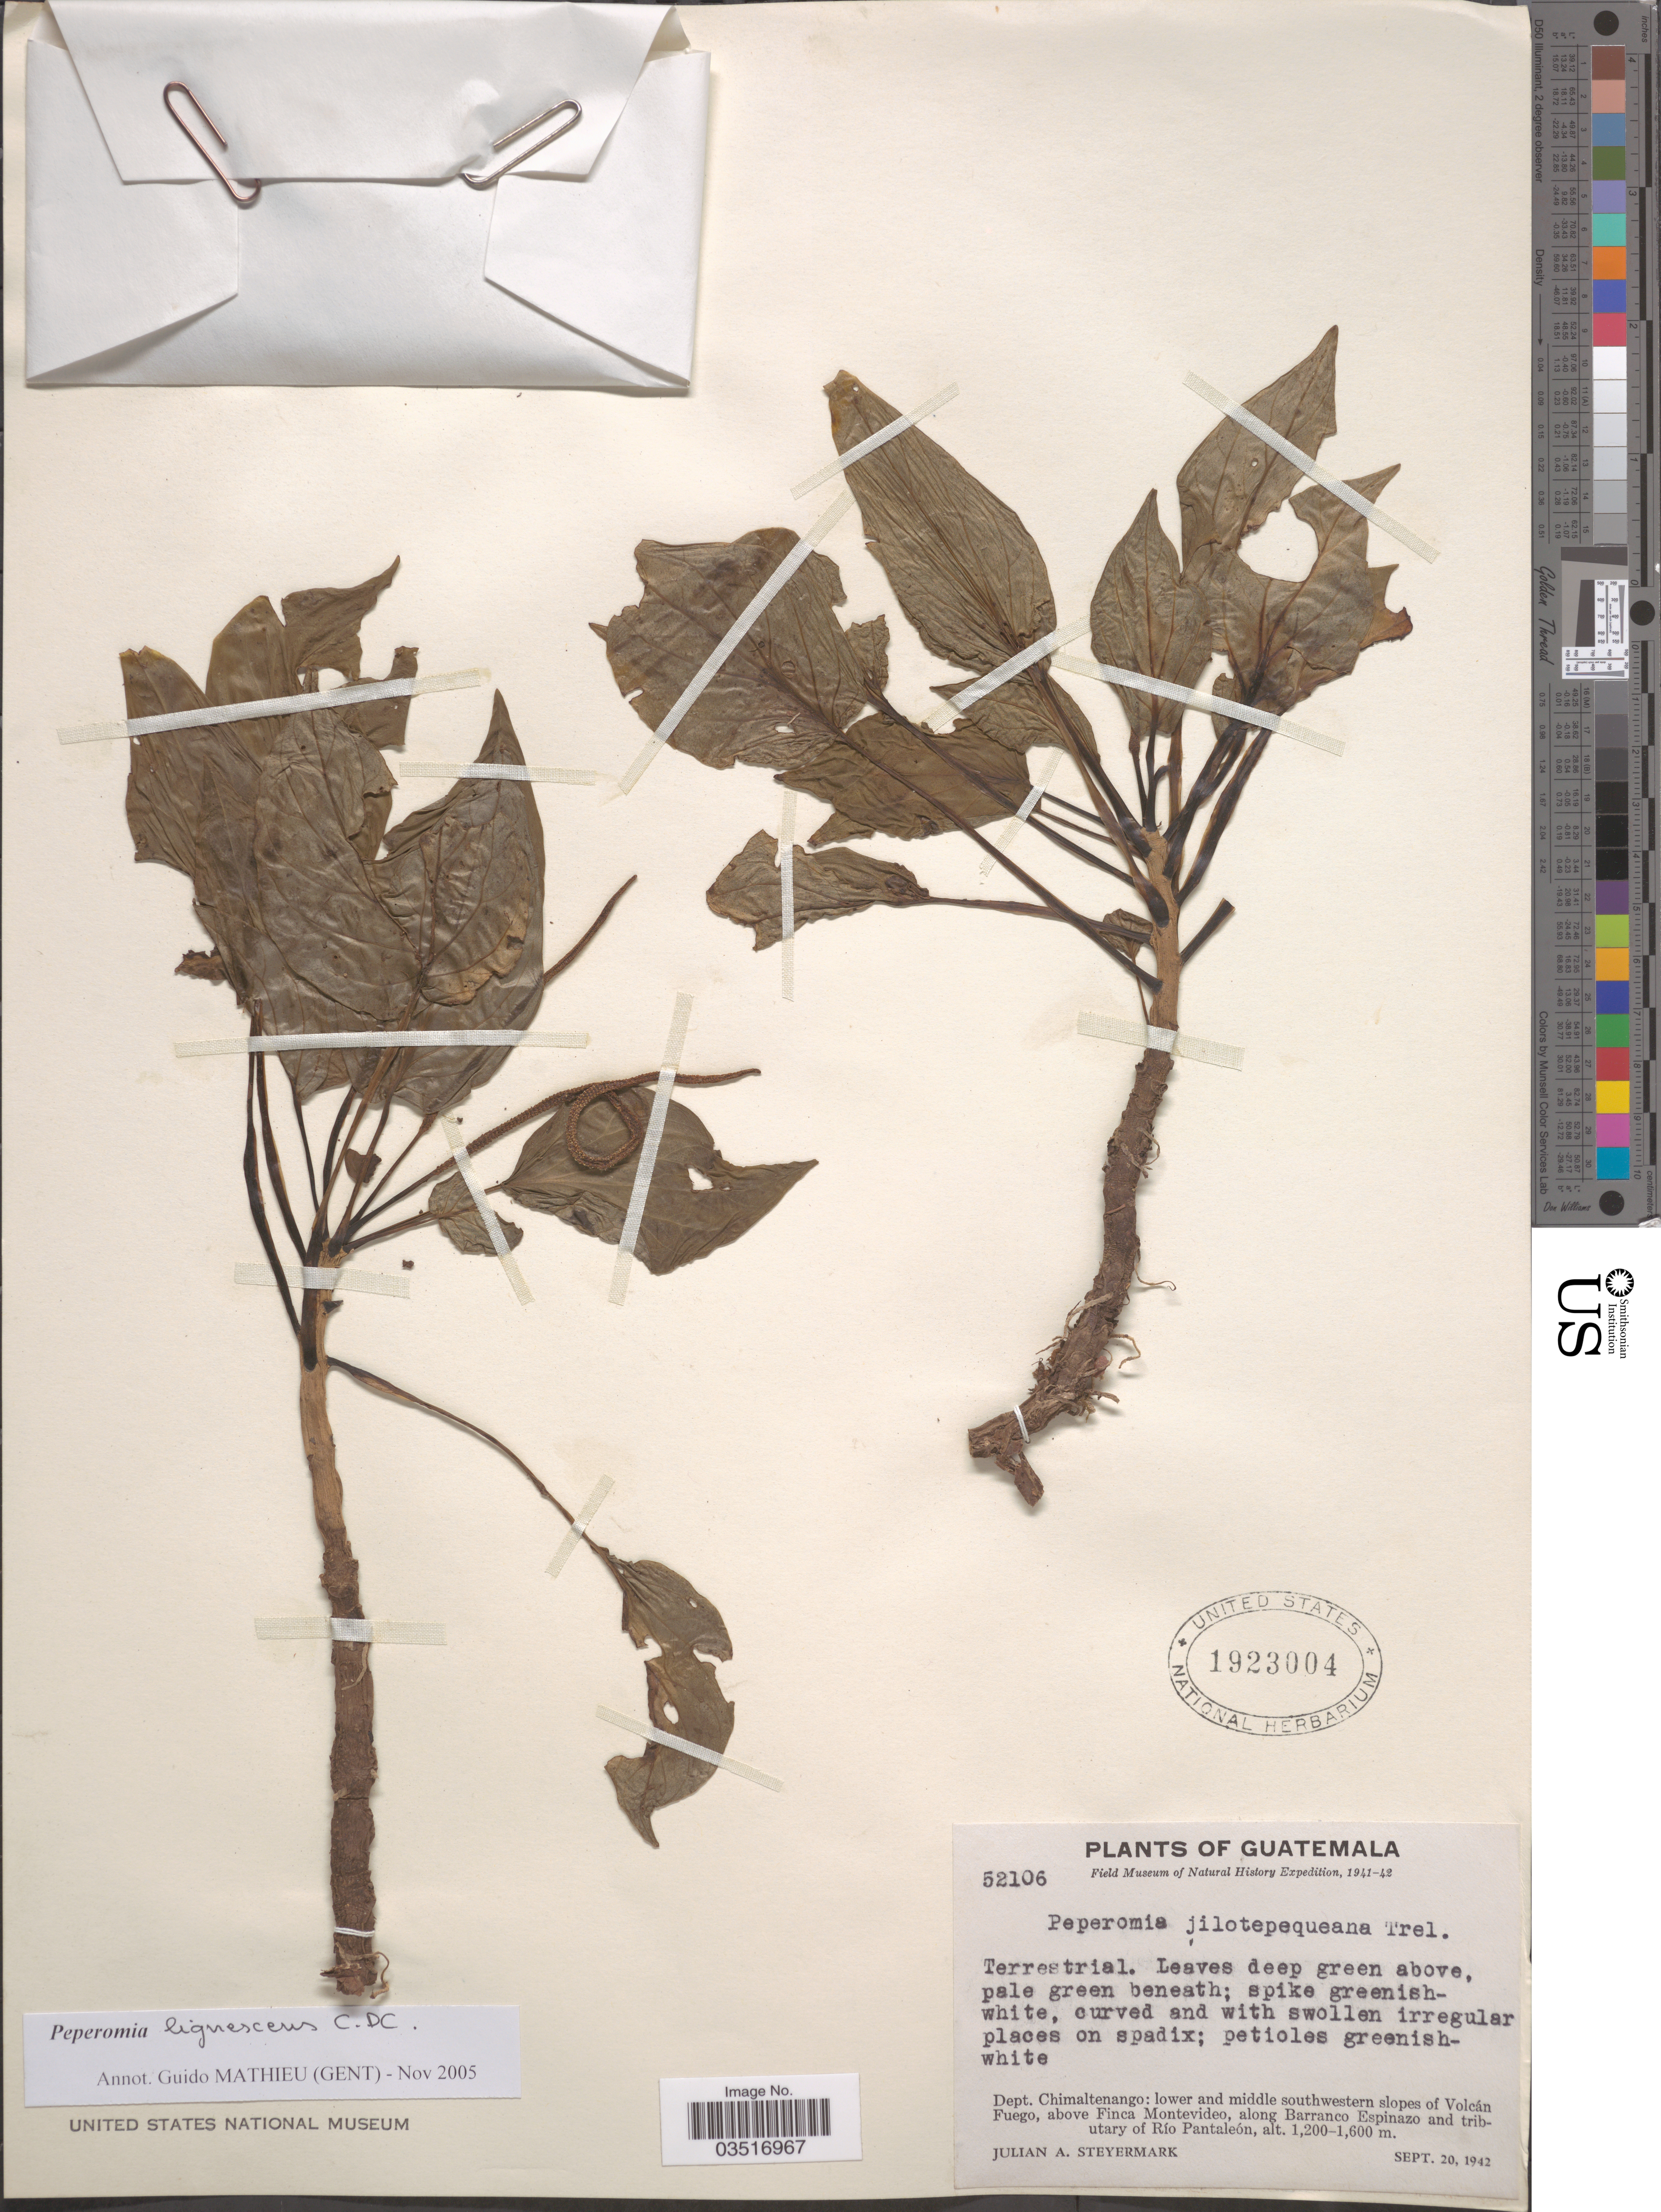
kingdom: Plantae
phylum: Tracheophyta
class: Magnoliopsida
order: Piperales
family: Piperaceae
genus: Peperomia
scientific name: Peperomia lignescens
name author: C. DC.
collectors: J. Steyermark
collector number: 52106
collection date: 1942-09-20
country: Guatemala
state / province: Chimaltenango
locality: Dept. Chimaltenango: lower and middle southwestern slopes of Volcán Fuego, above Finca Montevideo, along Barranco Espinazo and tributary of Río Pantaleón.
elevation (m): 1200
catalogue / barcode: US 1923004